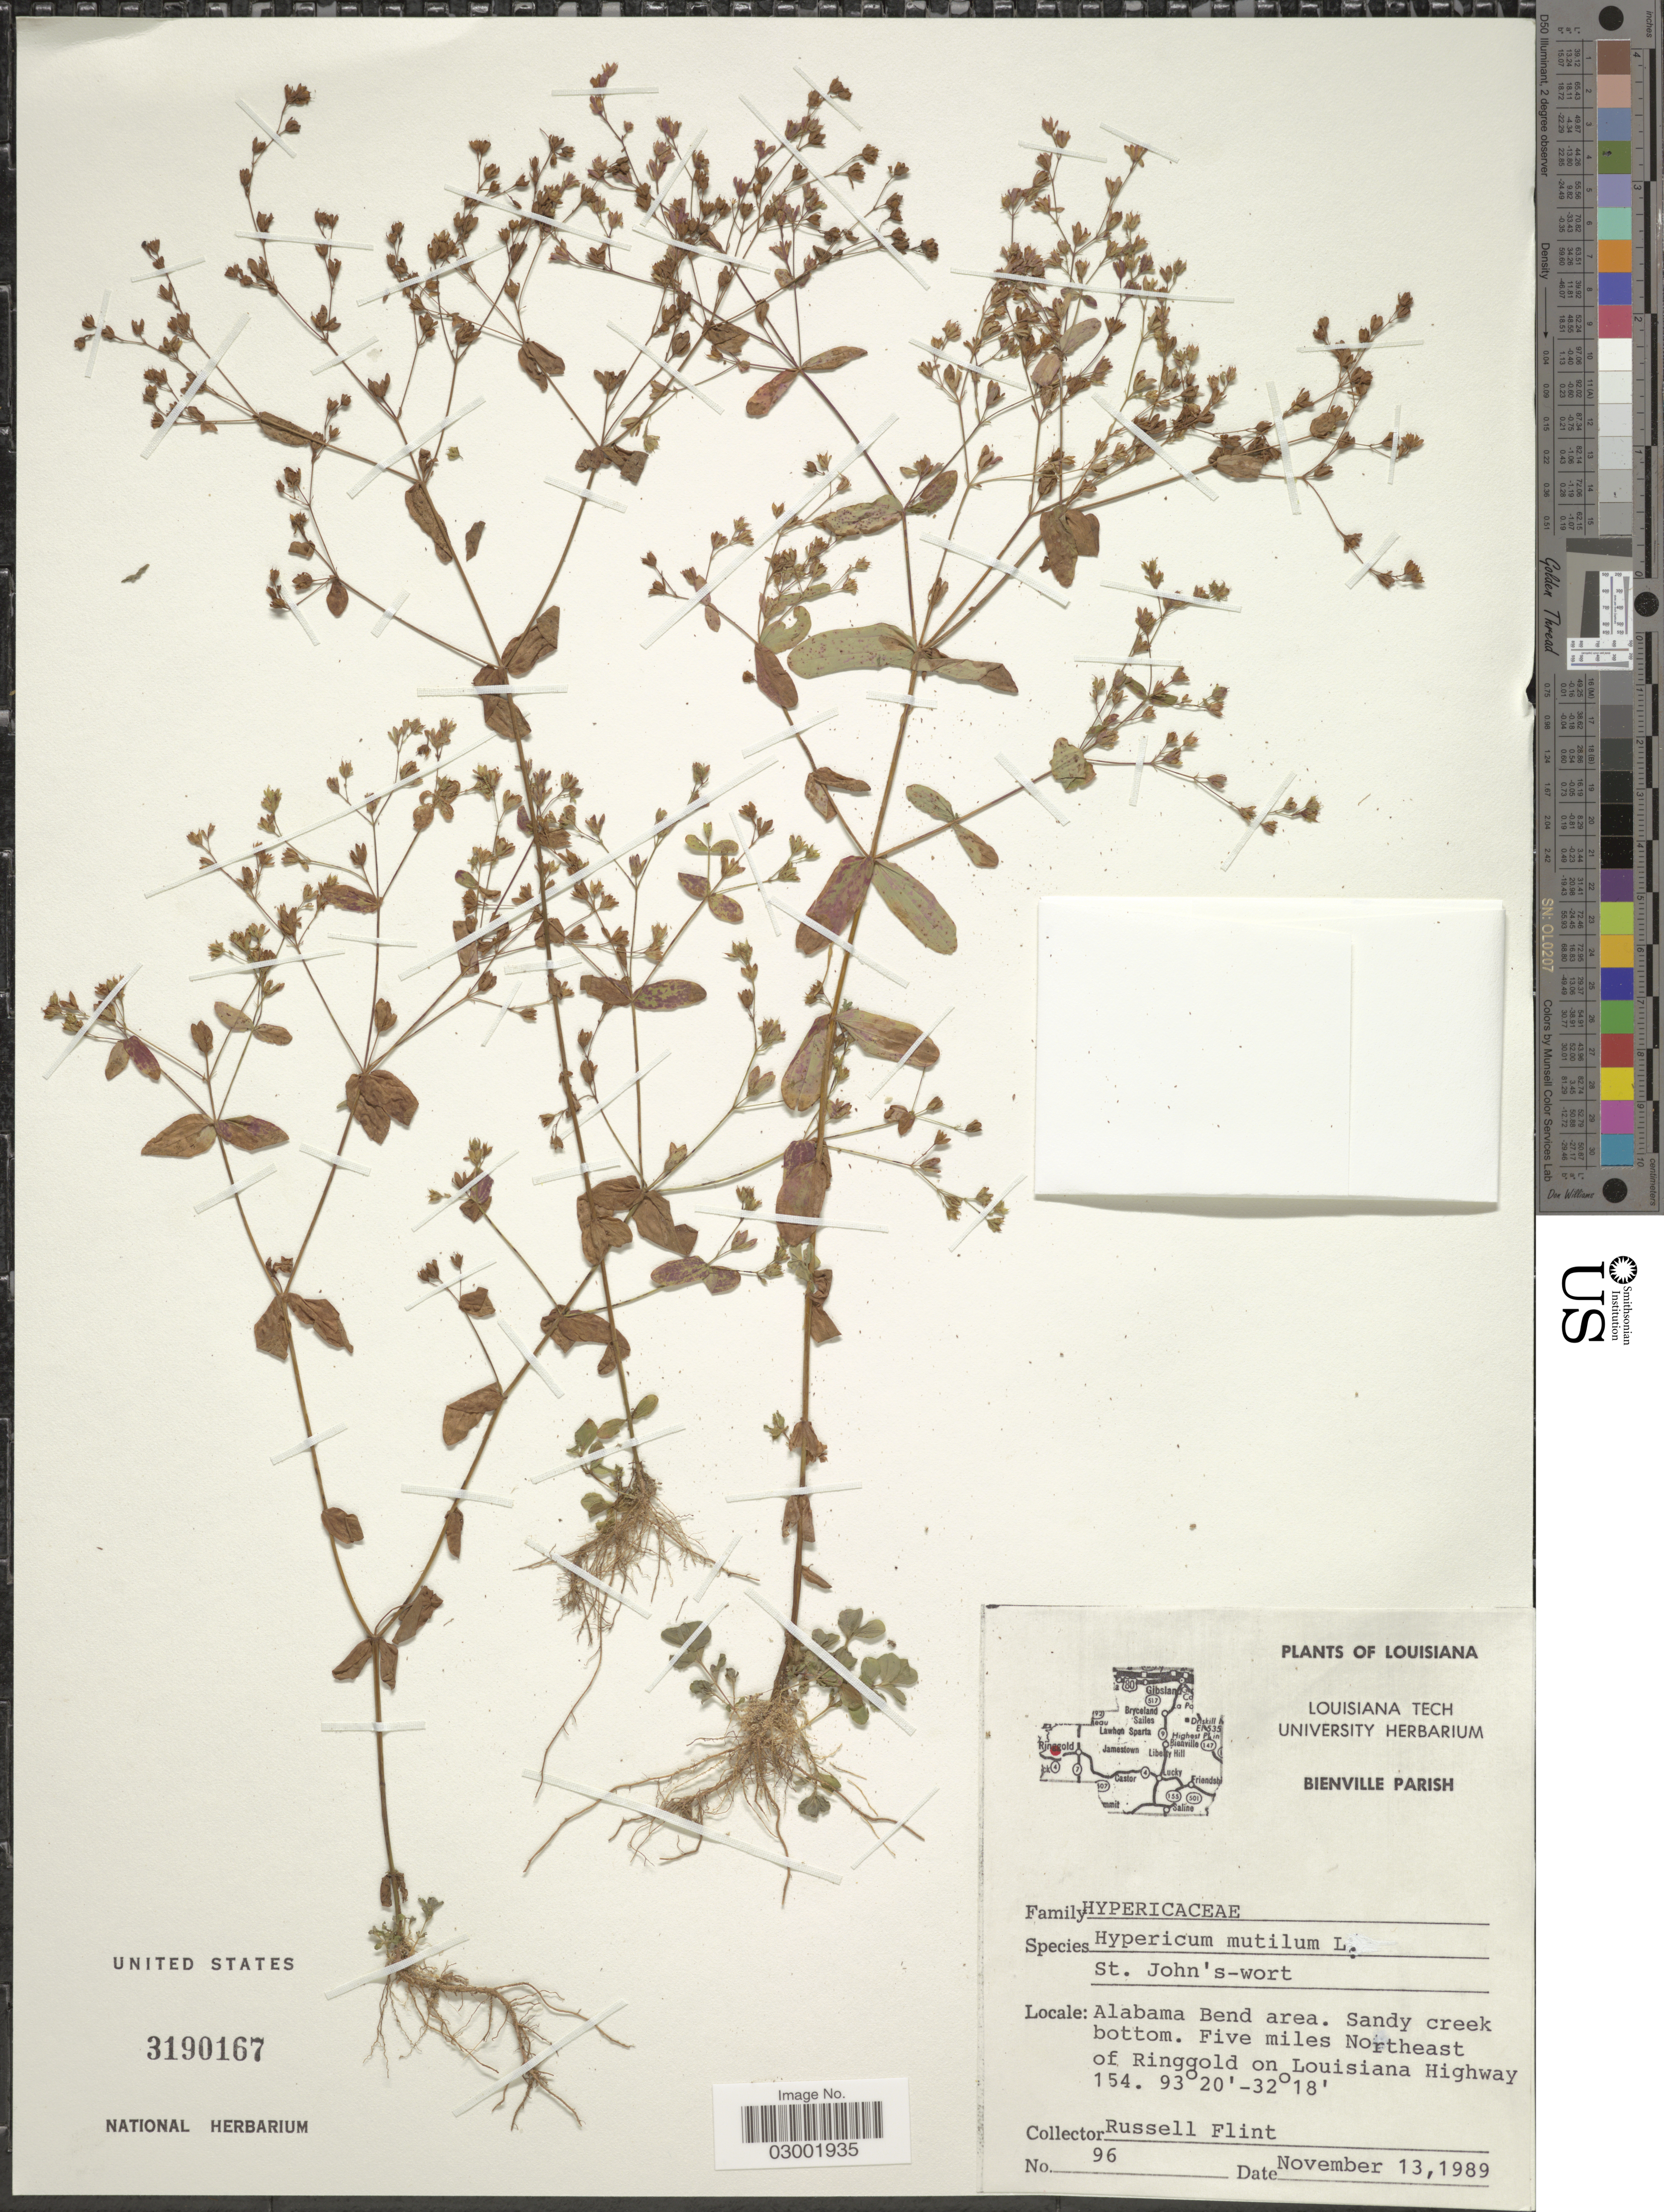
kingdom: Plantae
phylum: Tracheophyta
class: Magnoliopsida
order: Malpighiales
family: Hypericaceae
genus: Hypericum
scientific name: Hypericum mutilum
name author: L.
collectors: R. Flint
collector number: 96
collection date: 1989-11-13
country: United States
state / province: Louisiana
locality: Alabama Bend area. Sandy creek bottom. Five miles Northeast of Ringgold on Louisiana Highway 154.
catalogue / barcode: US 3190167